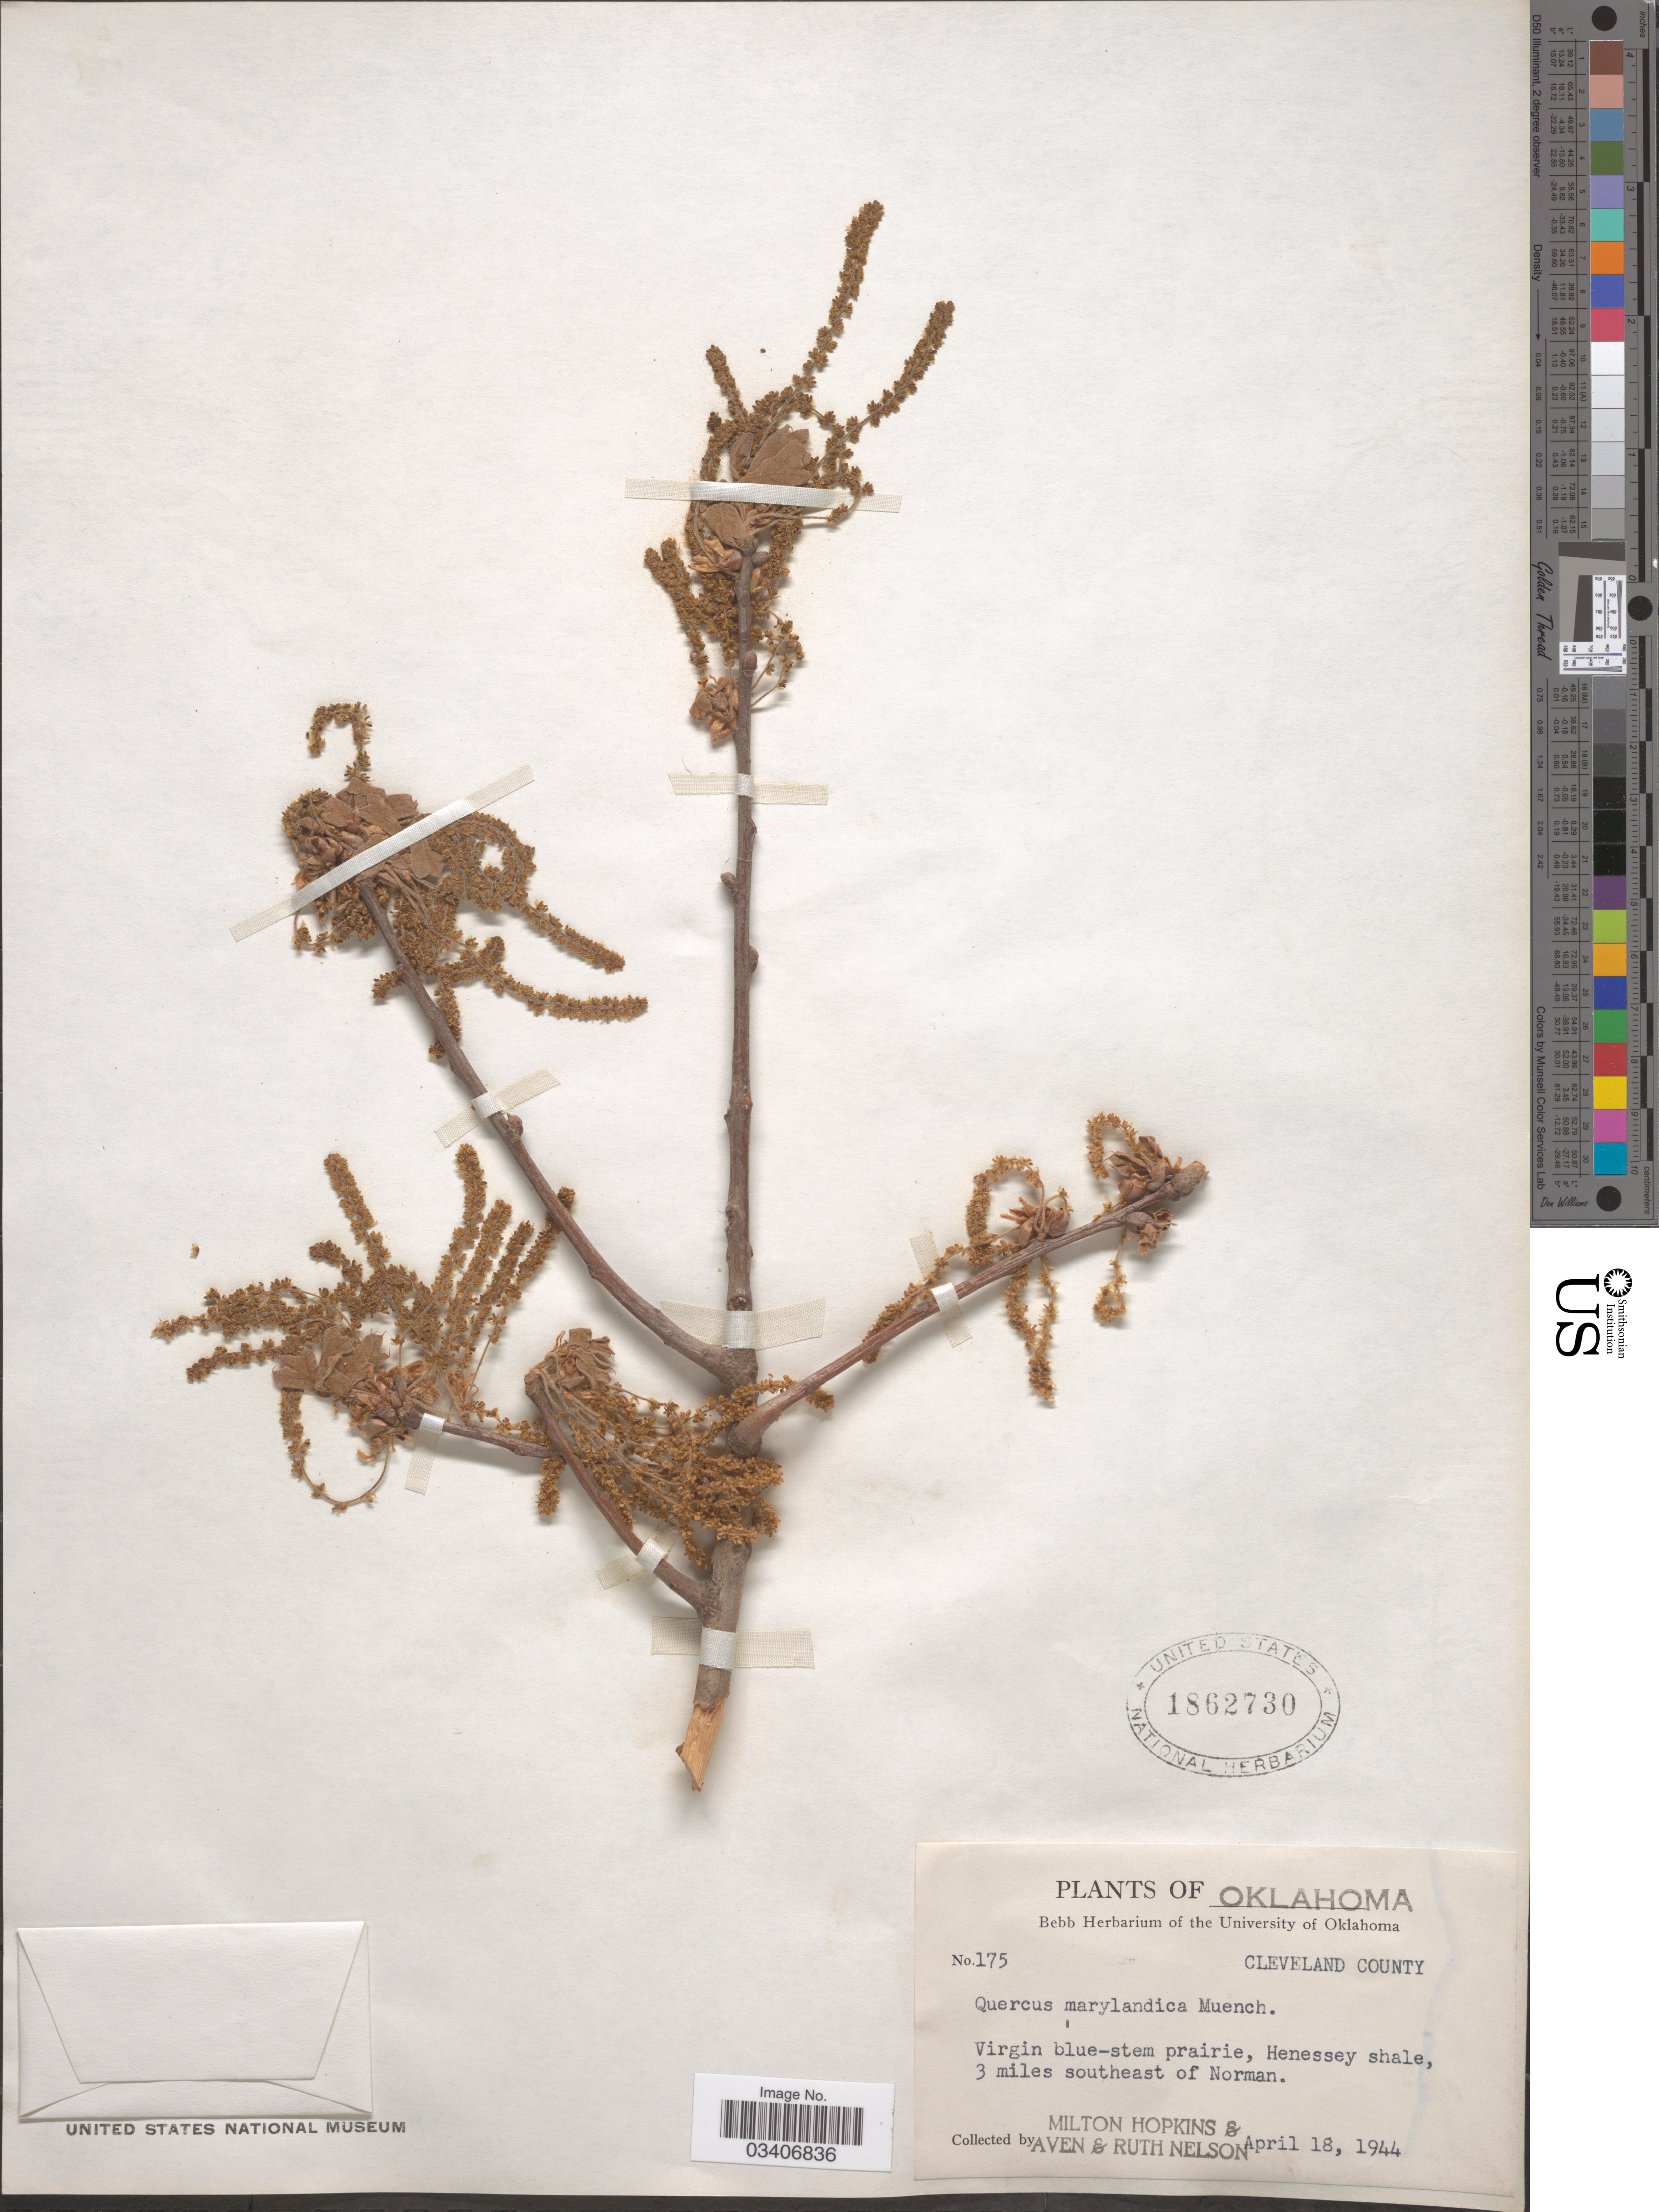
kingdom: Plantae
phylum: Tracheophyta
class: Magnoliopsida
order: Fagales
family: Fagaceae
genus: Quercus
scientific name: Quercus marilandica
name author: (L.) Münchh.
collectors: M. Hopkins, A. Nelson & R. A. Nelson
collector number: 175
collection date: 1944-04-18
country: United States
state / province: Oklahoma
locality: Henessey shale, 3 miles southeast of Norman. Cleveland County.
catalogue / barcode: US 1862730